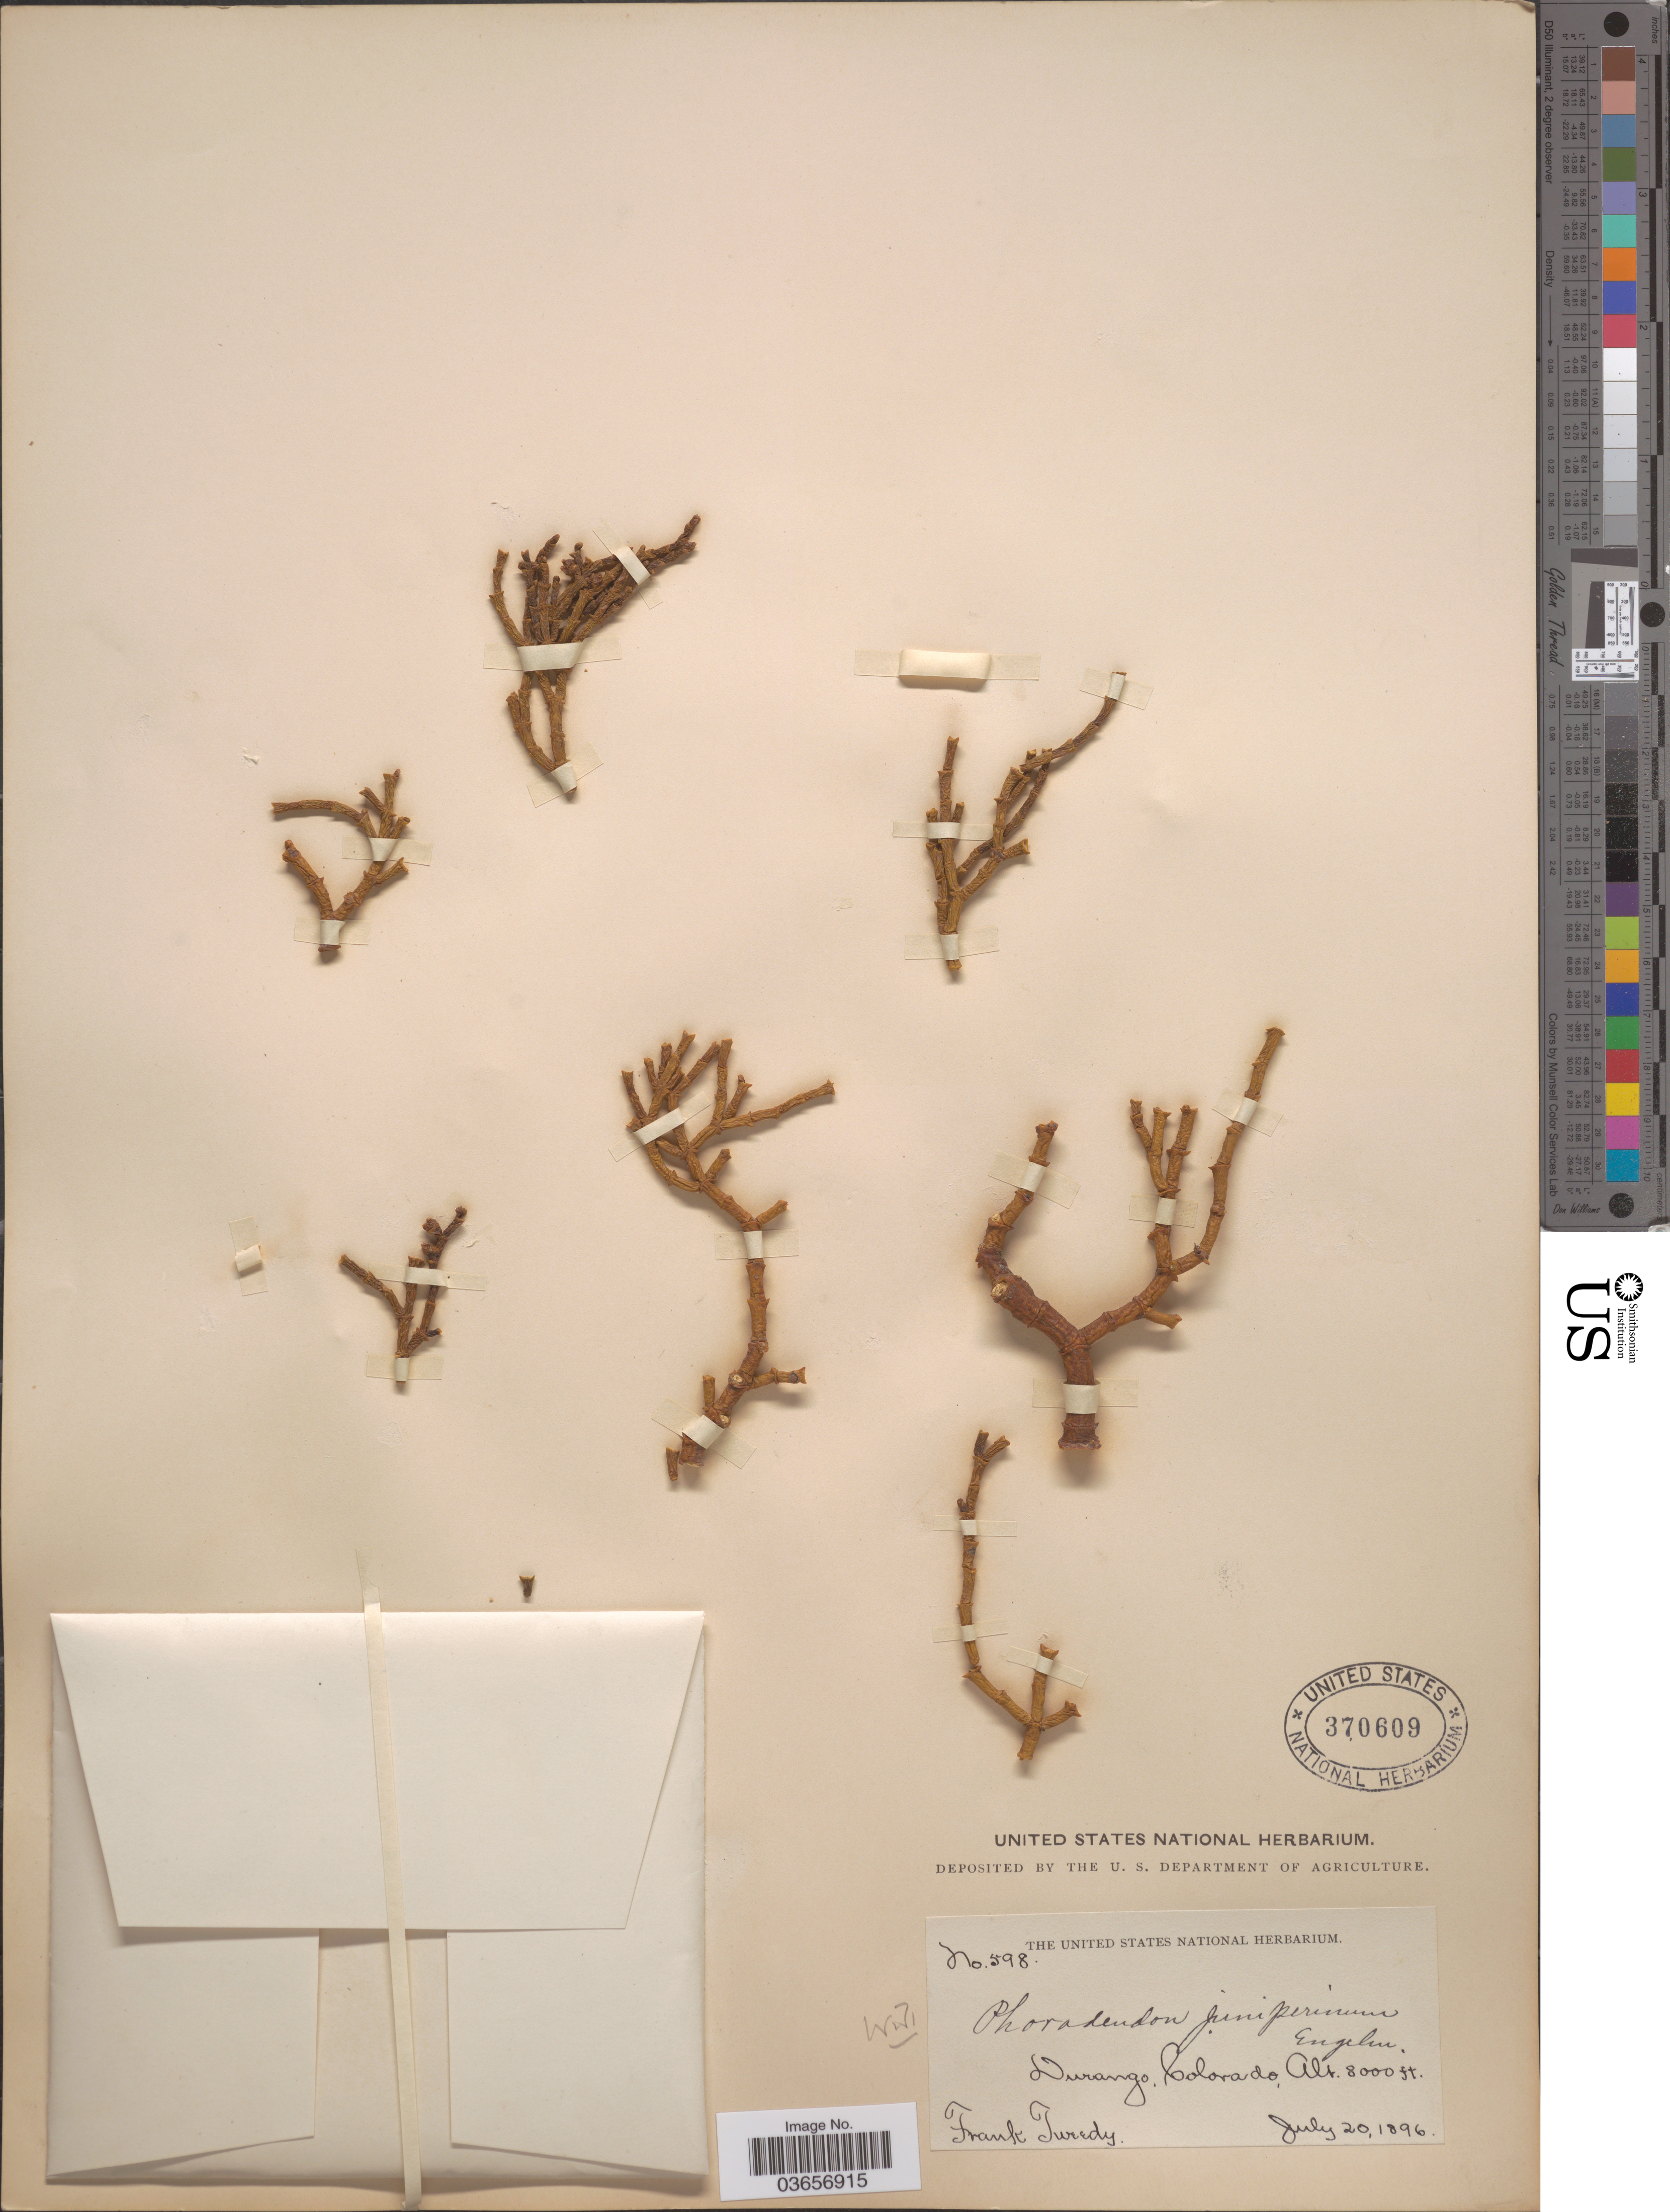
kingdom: Plantae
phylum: Tracheophyta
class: Magnoliopsida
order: Santalales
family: Viscaceae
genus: Phoradendron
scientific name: Phoradendron juniperinum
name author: Engelm. ex A. Gray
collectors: F. Tweedy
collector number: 598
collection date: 1896-07-20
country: United States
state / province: Colorado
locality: Durango.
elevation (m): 2438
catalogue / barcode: US 370609